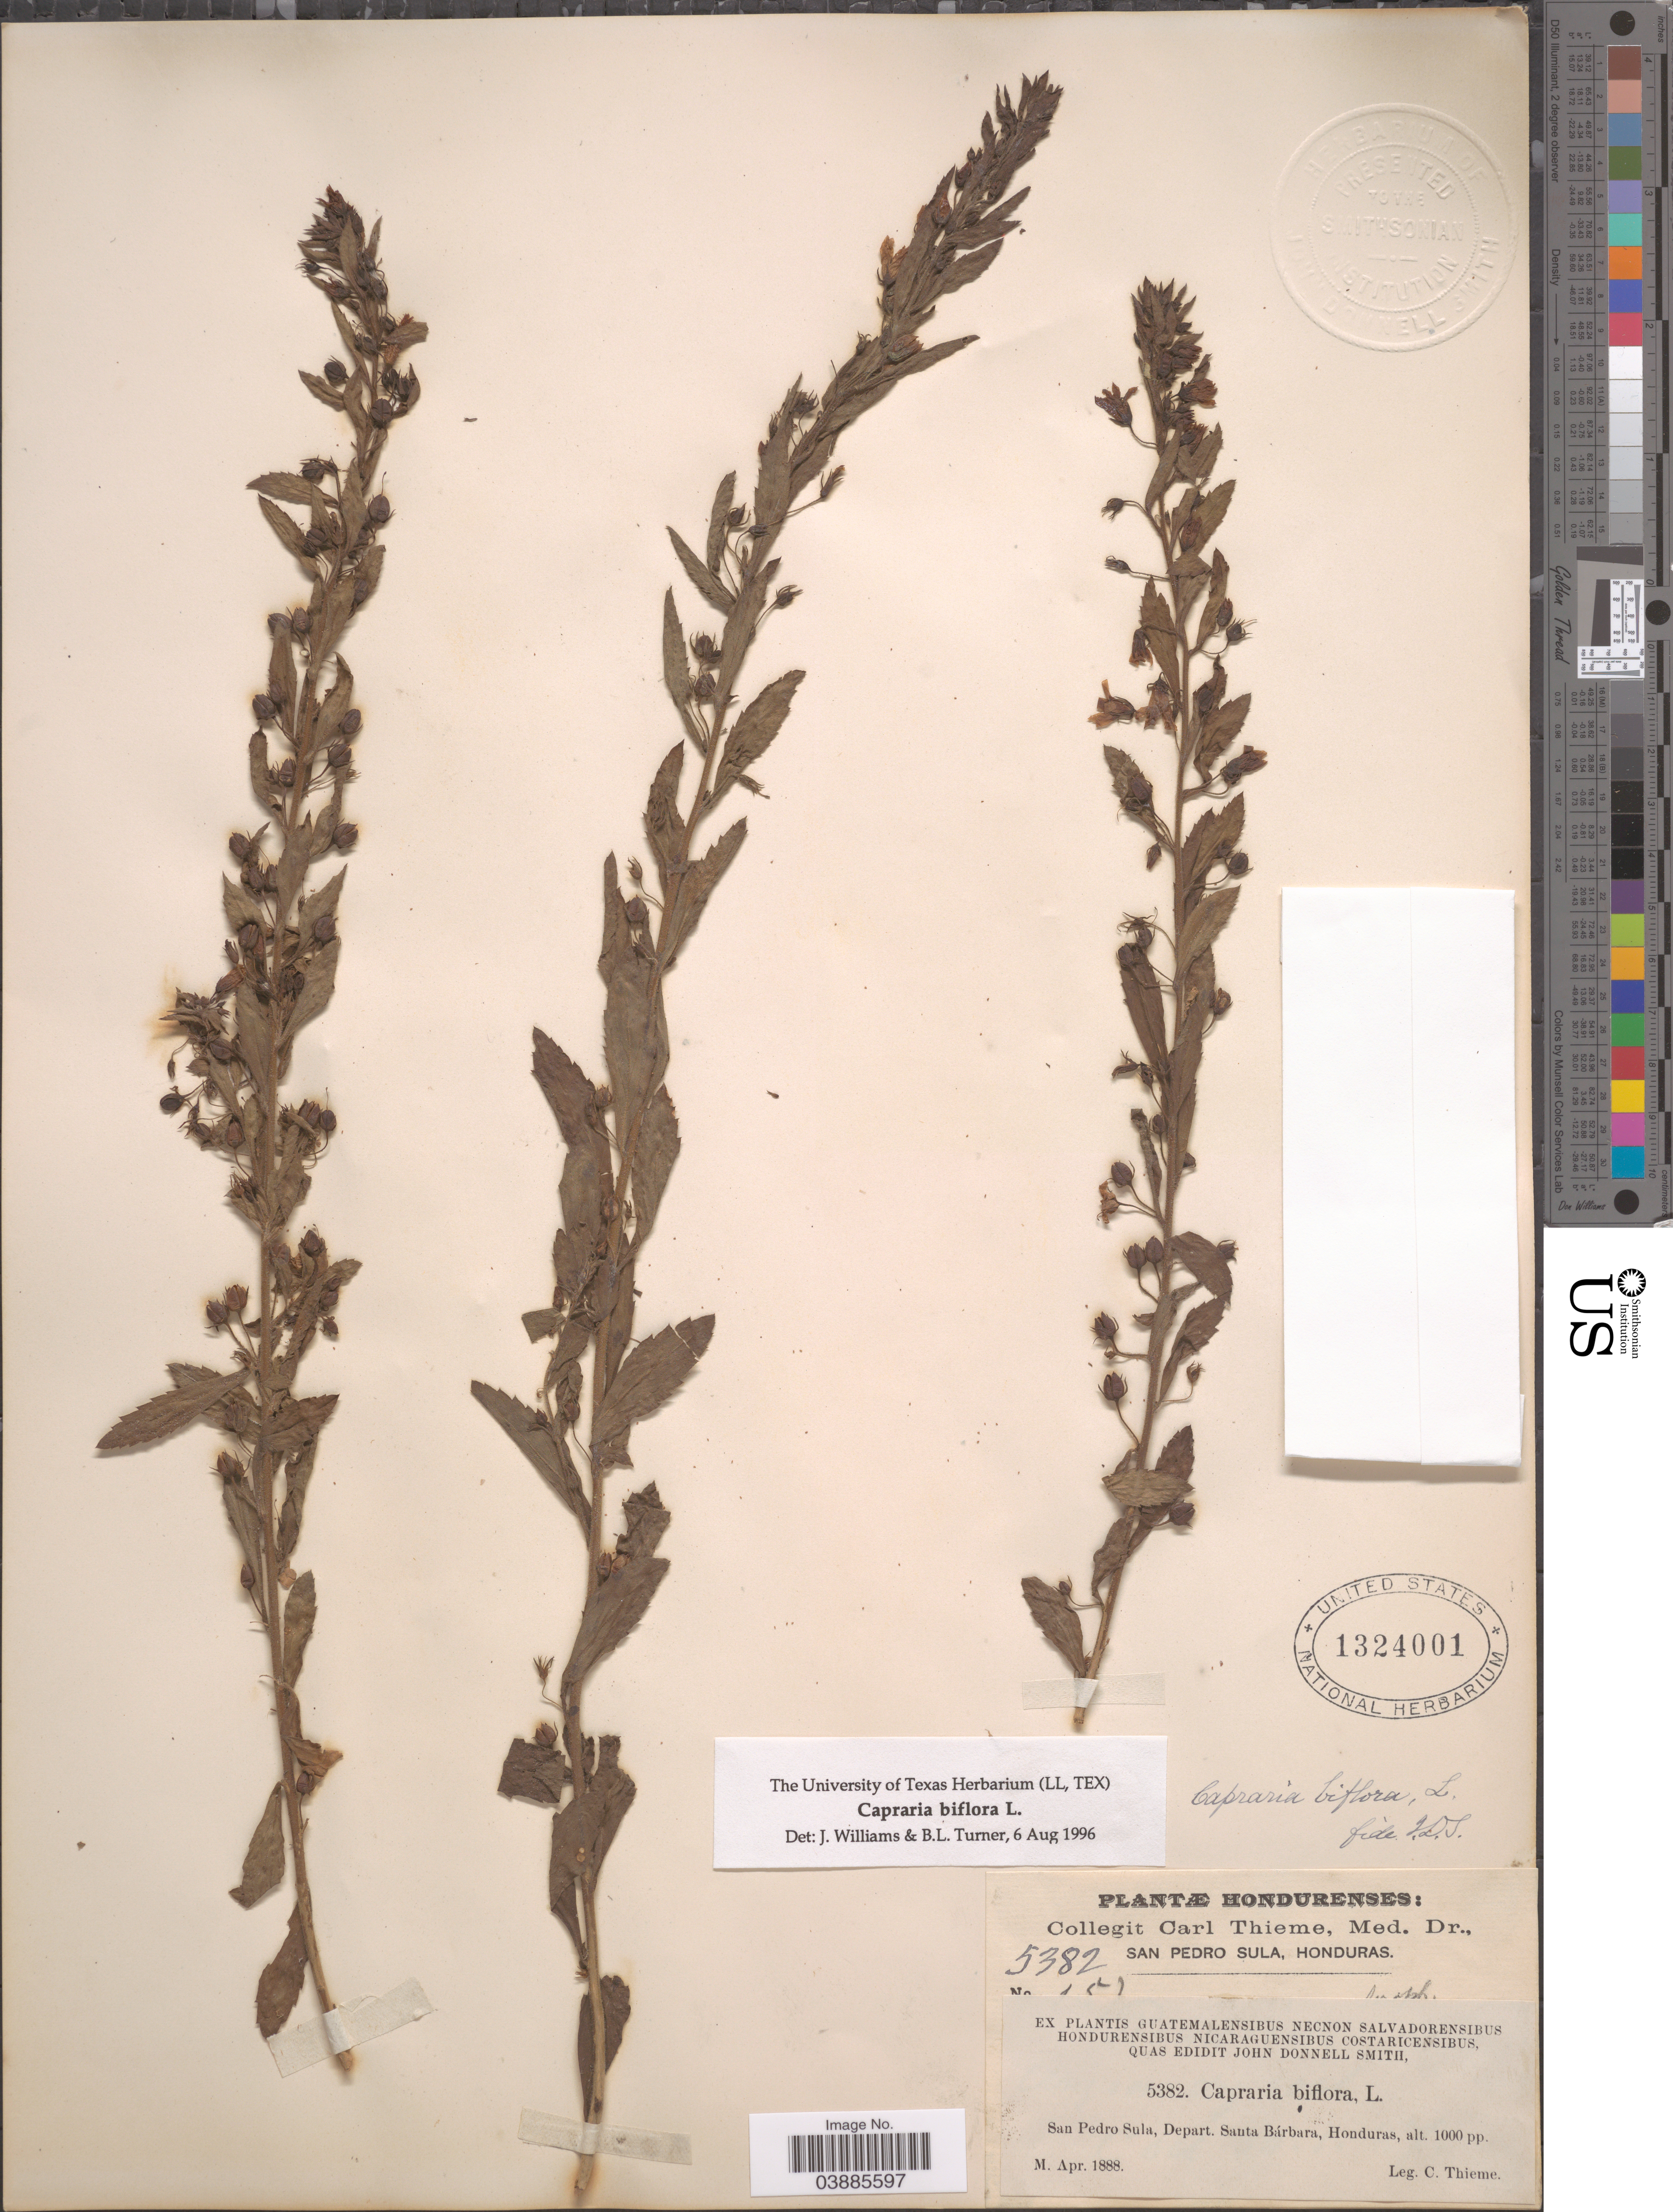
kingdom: Plantae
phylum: Tracheophyta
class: Magnoliopsida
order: Lamiales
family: Scrophulariaceae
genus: Capraria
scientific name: Capraria biflora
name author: L.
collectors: C. Thieme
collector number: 5382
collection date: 1888-04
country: Honduras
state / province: Santa Barbara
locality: San Pedro Sula, Depart. Santa Bárbara.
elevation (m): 305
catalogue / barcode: US 1324001